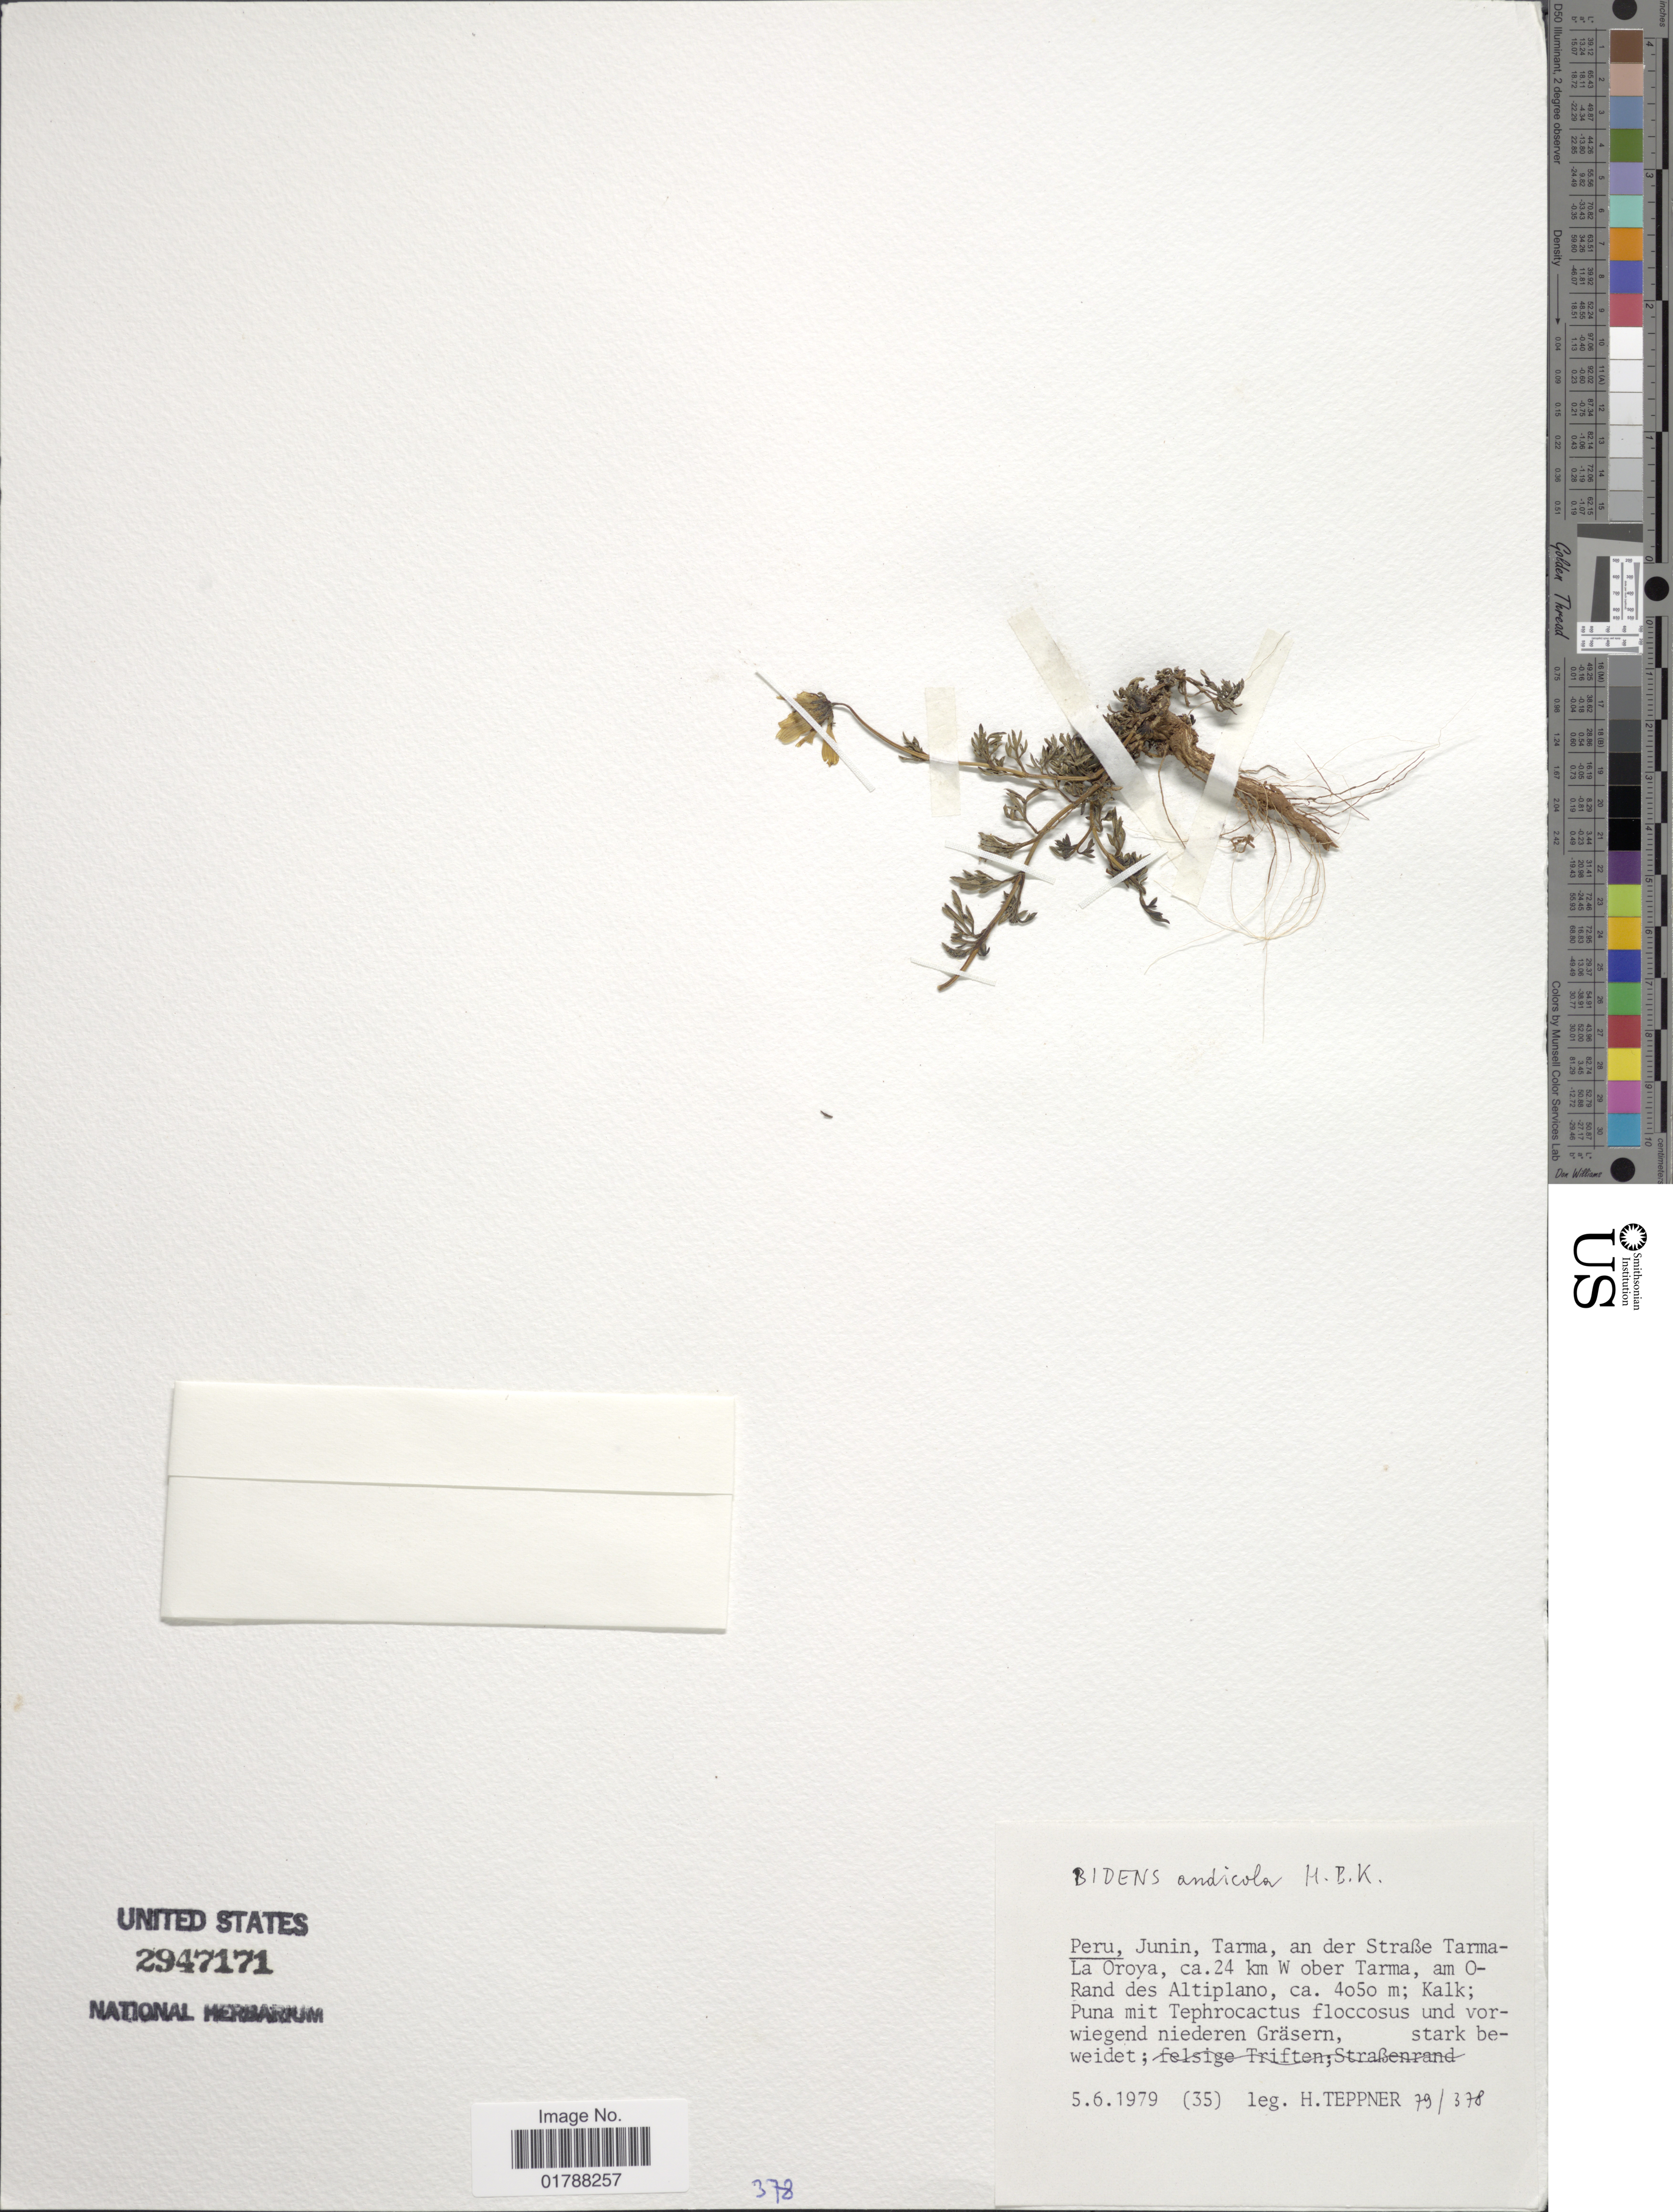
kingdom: Plantae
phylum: Tracheophyta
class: Magnoliopsida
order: Asterales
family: Asteraceae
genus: Bidens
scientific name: Bidens andicola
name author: Kunth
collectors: H. Teppner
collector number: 79/378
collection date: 1979-06-05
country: Peru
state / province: Junín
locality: Tarma, an der StraBe Tarma-La Oroya, ca. 24 km W ober Tarma, am O-Rand des Altiplano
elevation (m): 4050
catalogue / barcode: US 2947171